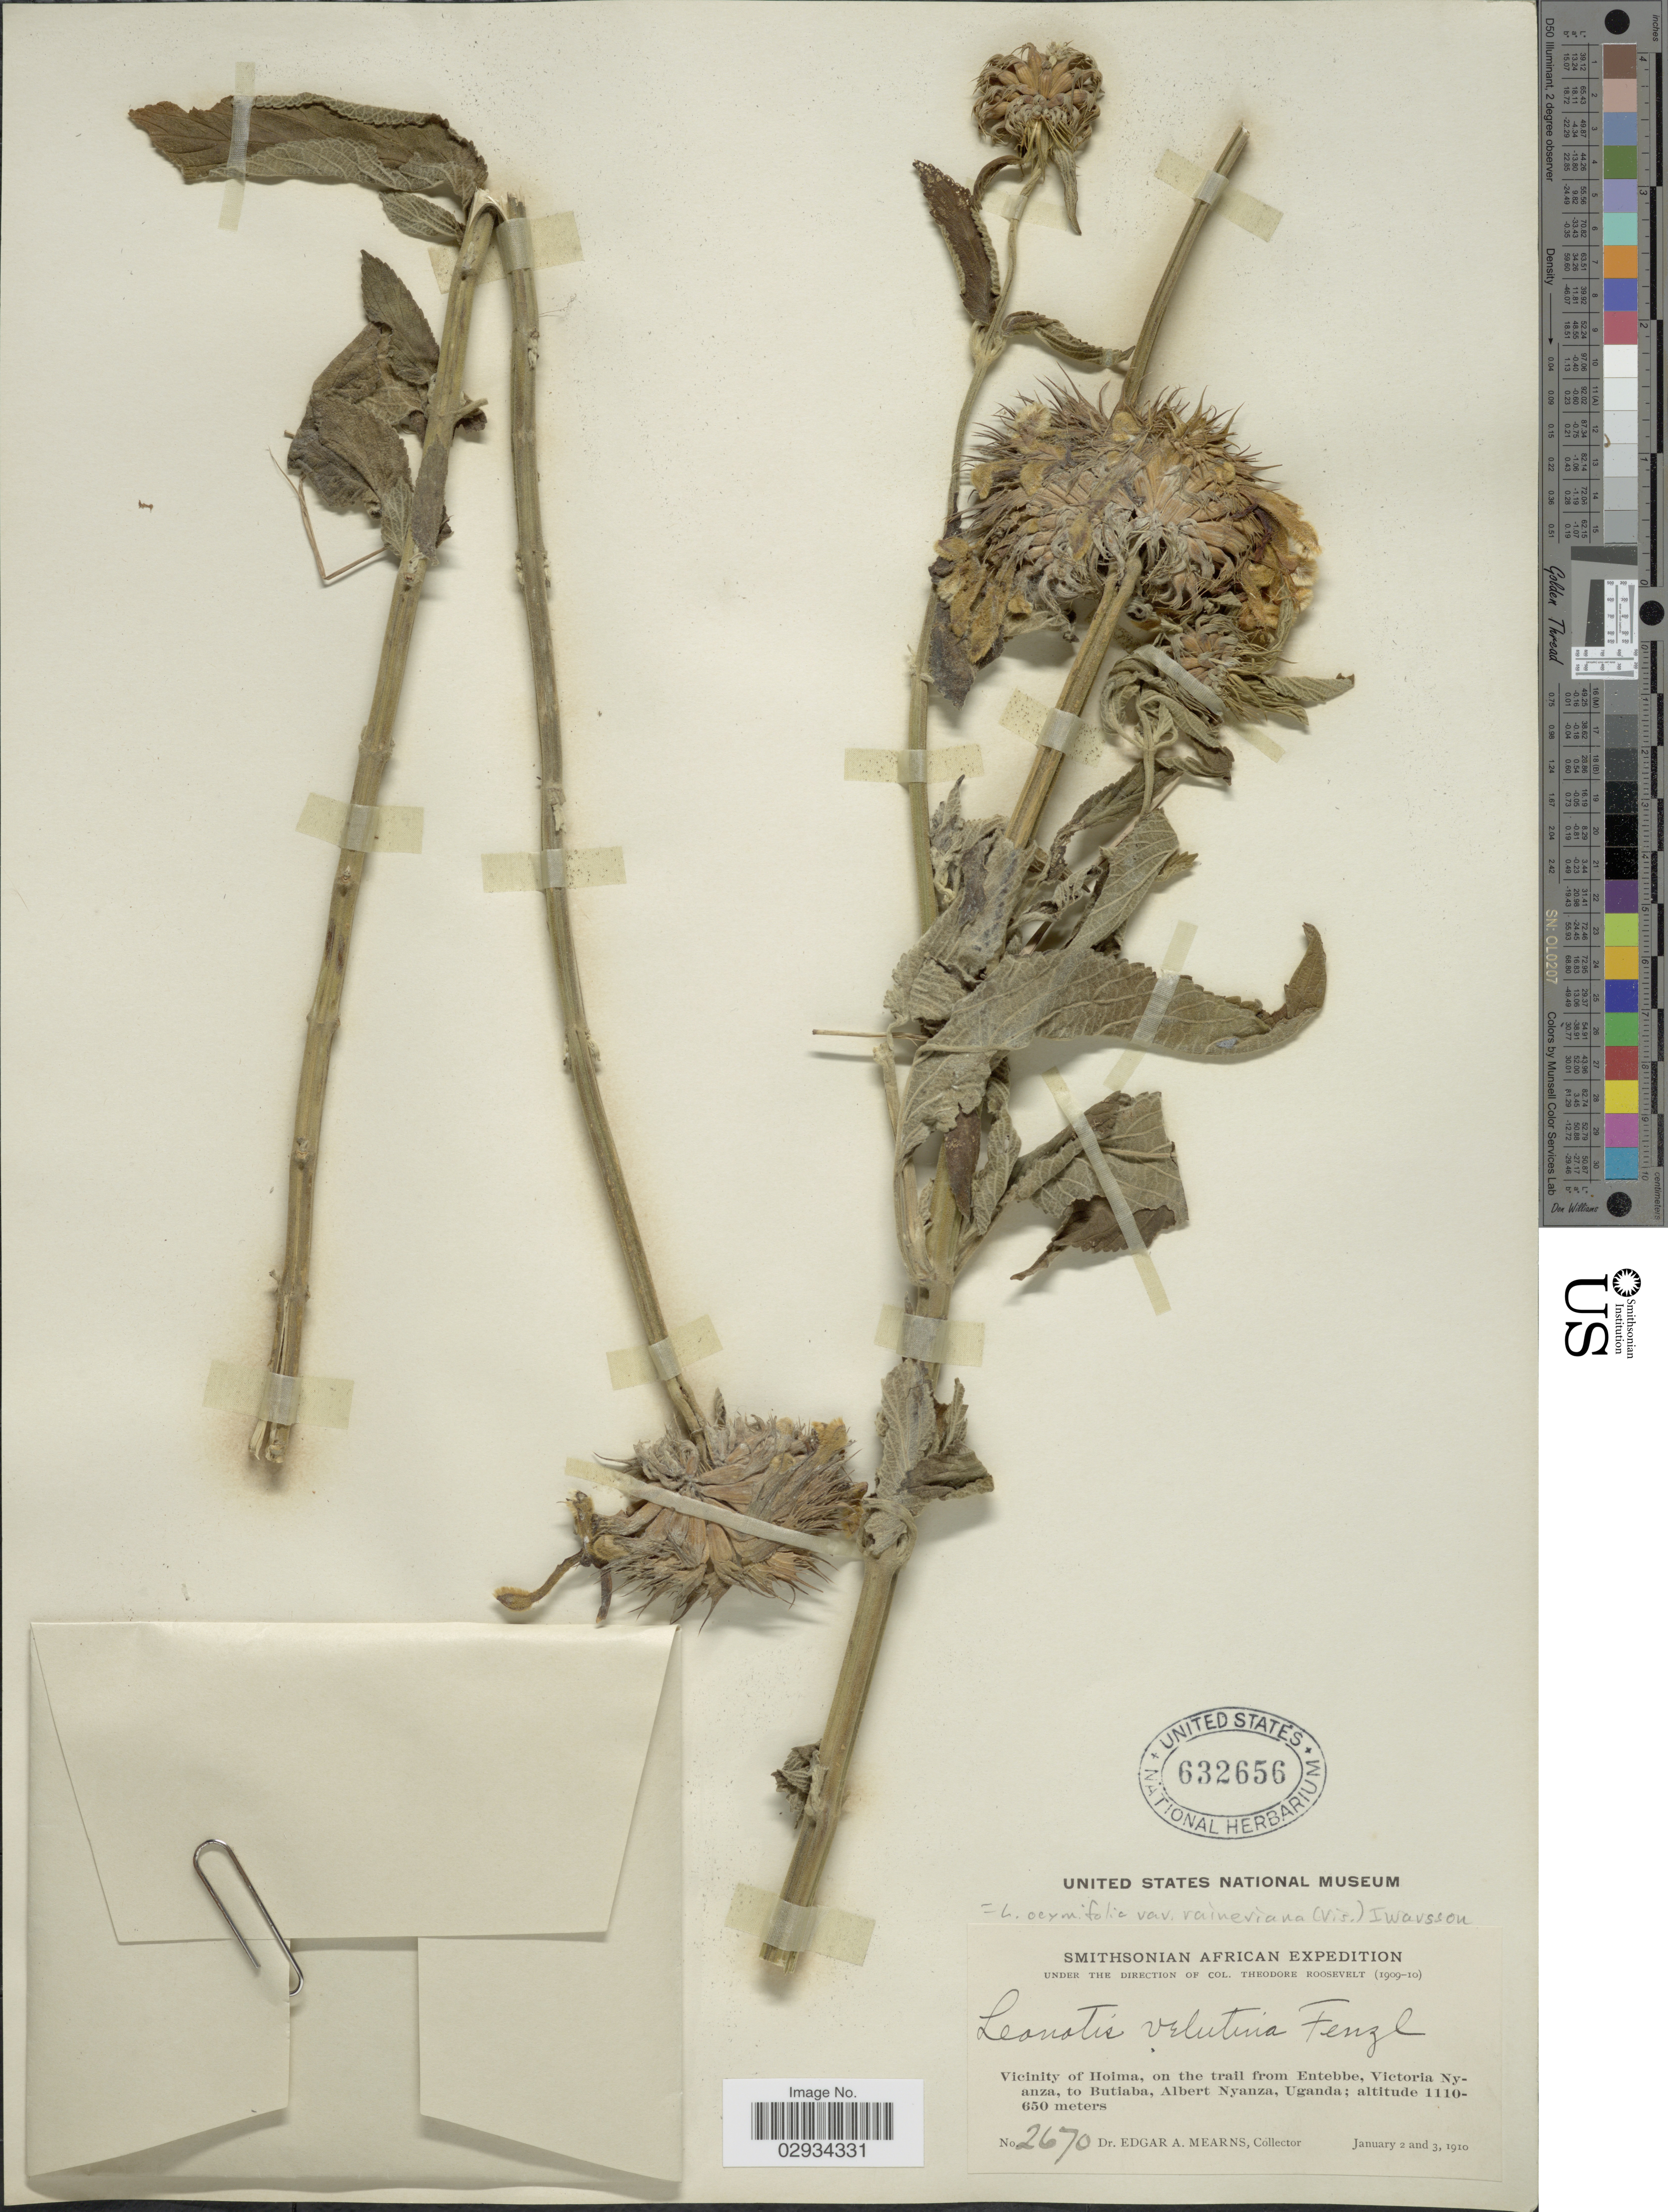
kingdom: Plantae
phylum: Tracheophyta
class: Magnoliopsida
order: Lamiales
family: Lamiaceae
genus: Leonotis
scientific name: Leonotis ocymifolia var. raineriana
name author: Iwarsson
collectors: E. A. Mearns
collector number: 2670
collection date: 1910-01-02/1910-01-03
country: Uganda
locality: Vicinity of Hoima, on the trail from Entebbe, Victoria Nyanza, to Butiaba, Albert Nyanza.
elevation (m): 650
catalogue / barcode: US 632656